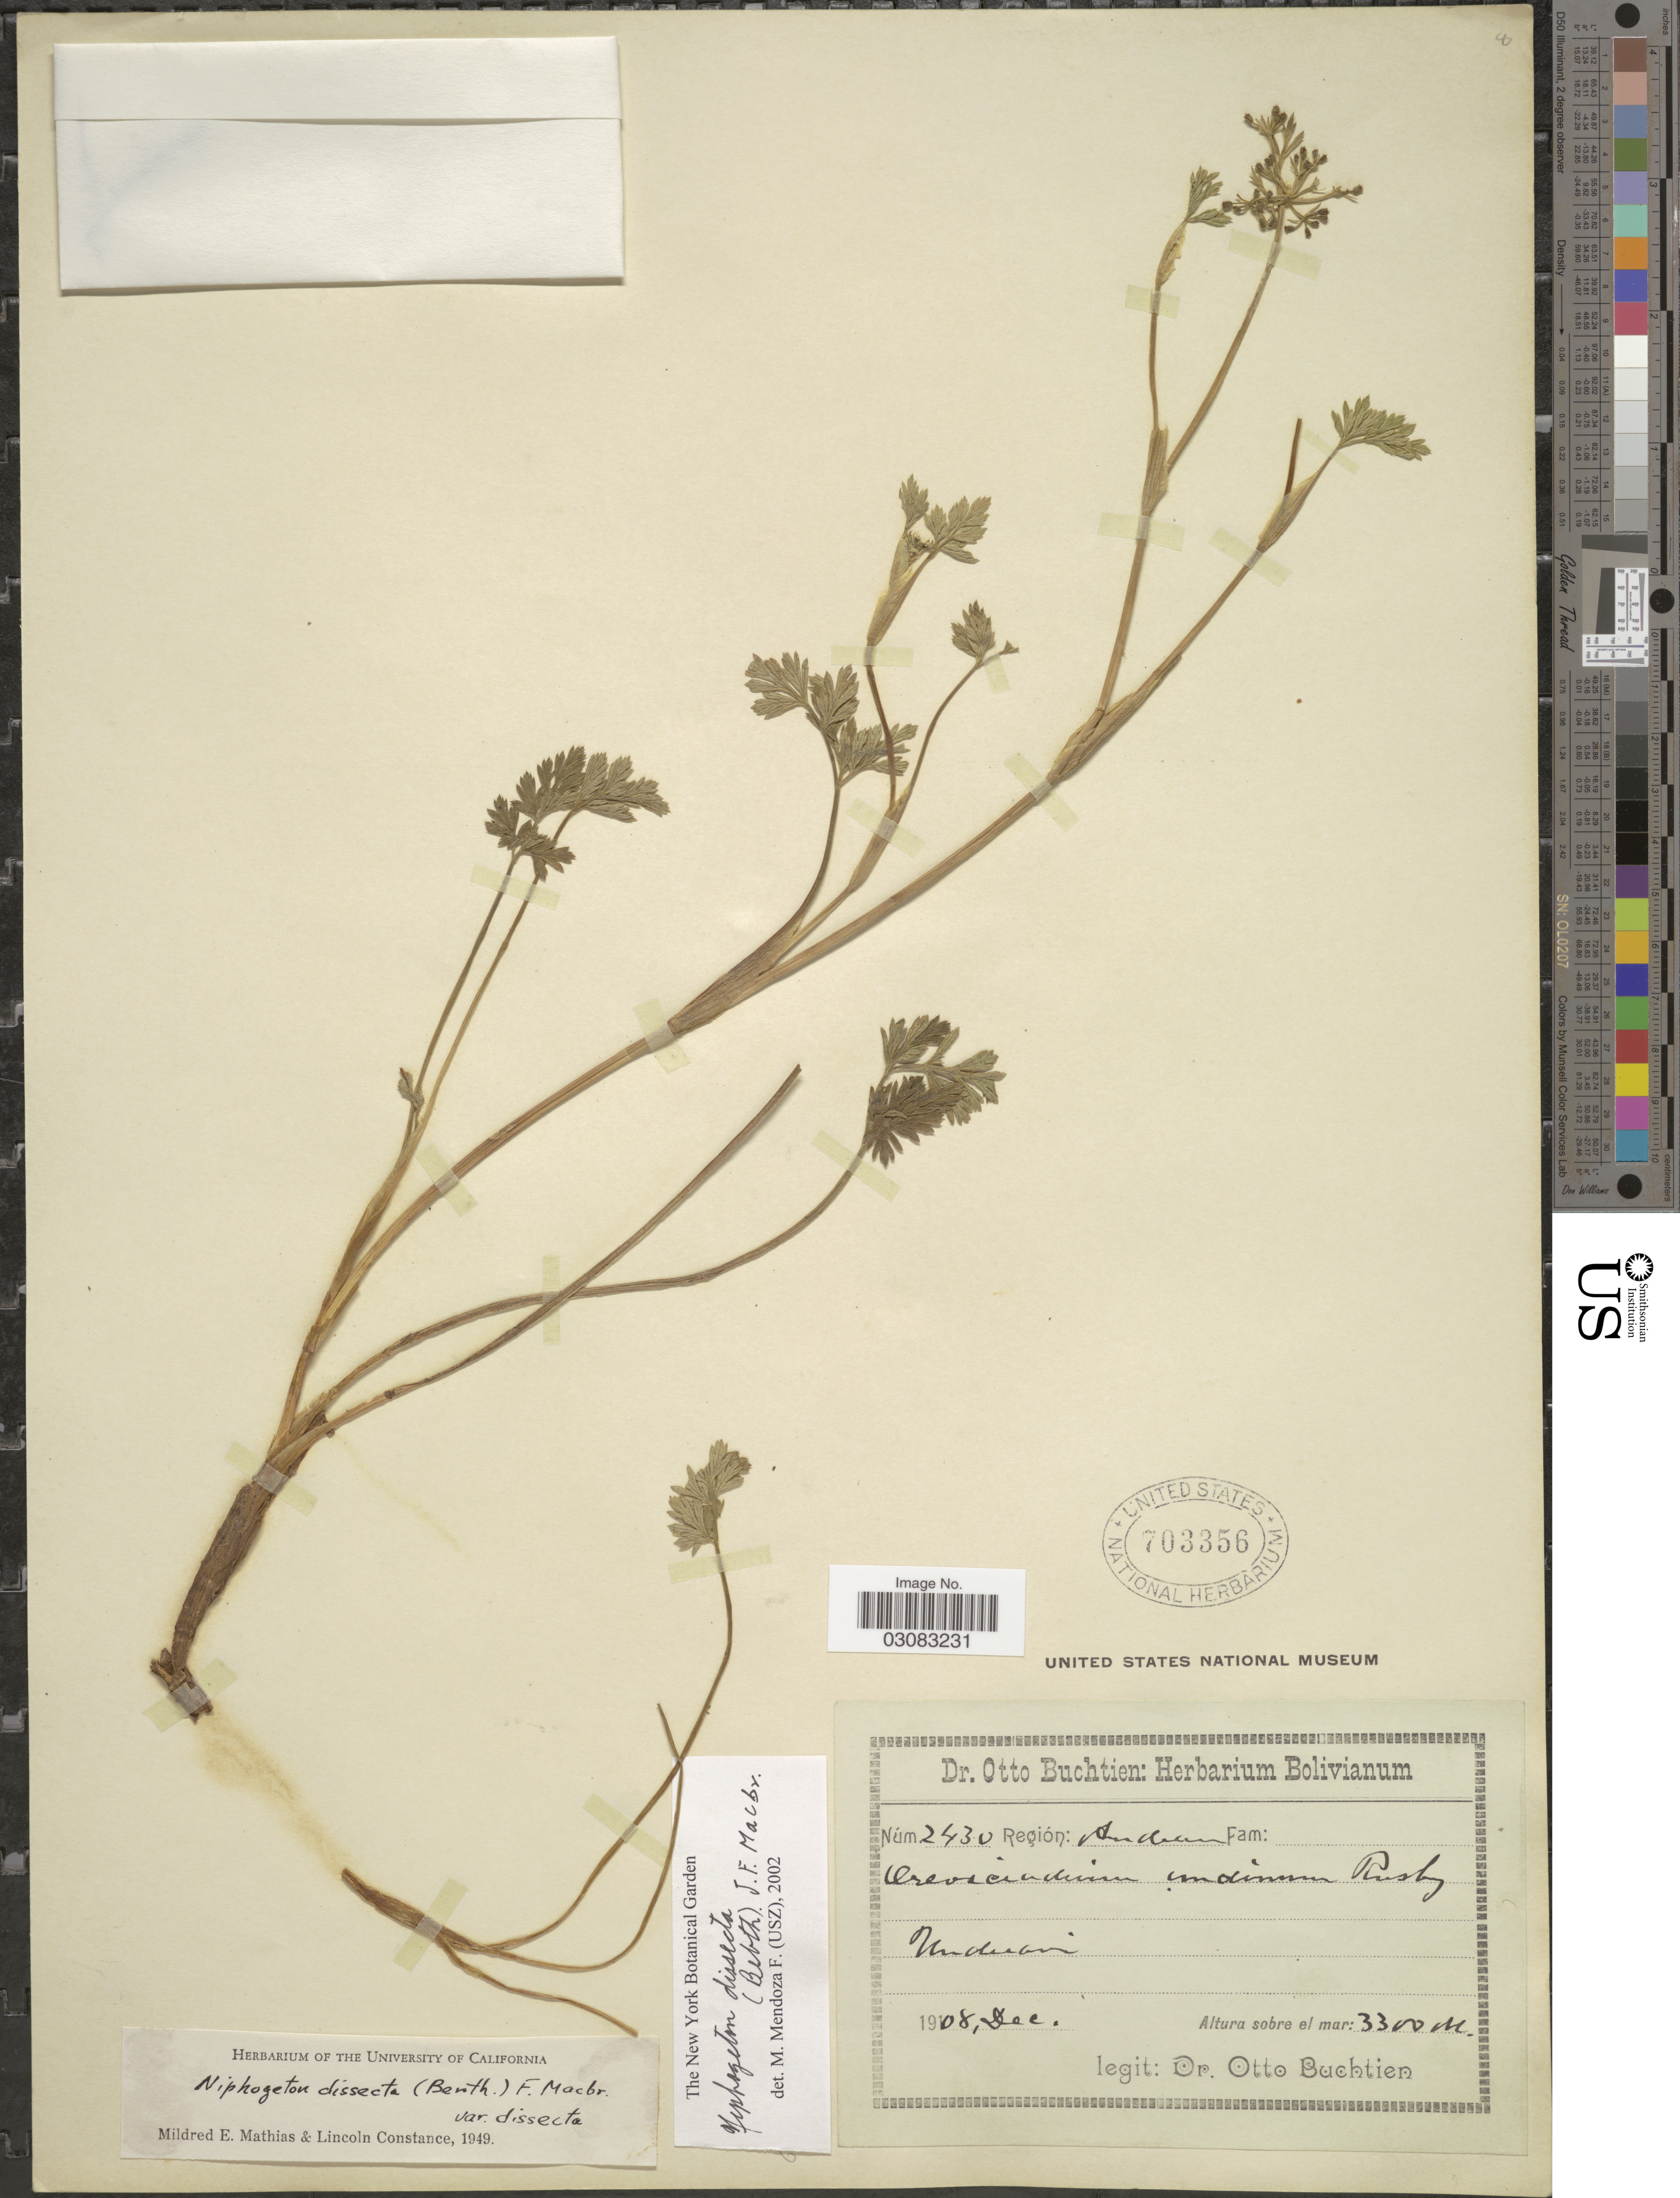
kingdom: Plantae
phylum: Tracheophyta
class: Magnoliopsida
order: Apiales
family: Apiaceae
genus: Niphogeton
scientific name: Niphogeton dissecta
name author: (Benth.) J.F. Macbr.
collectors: O. Buchtien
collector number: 2430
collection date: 1908-12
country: Bolivia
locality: Región: Andine. Unduavi.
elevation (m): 3300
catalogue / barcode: US 703356